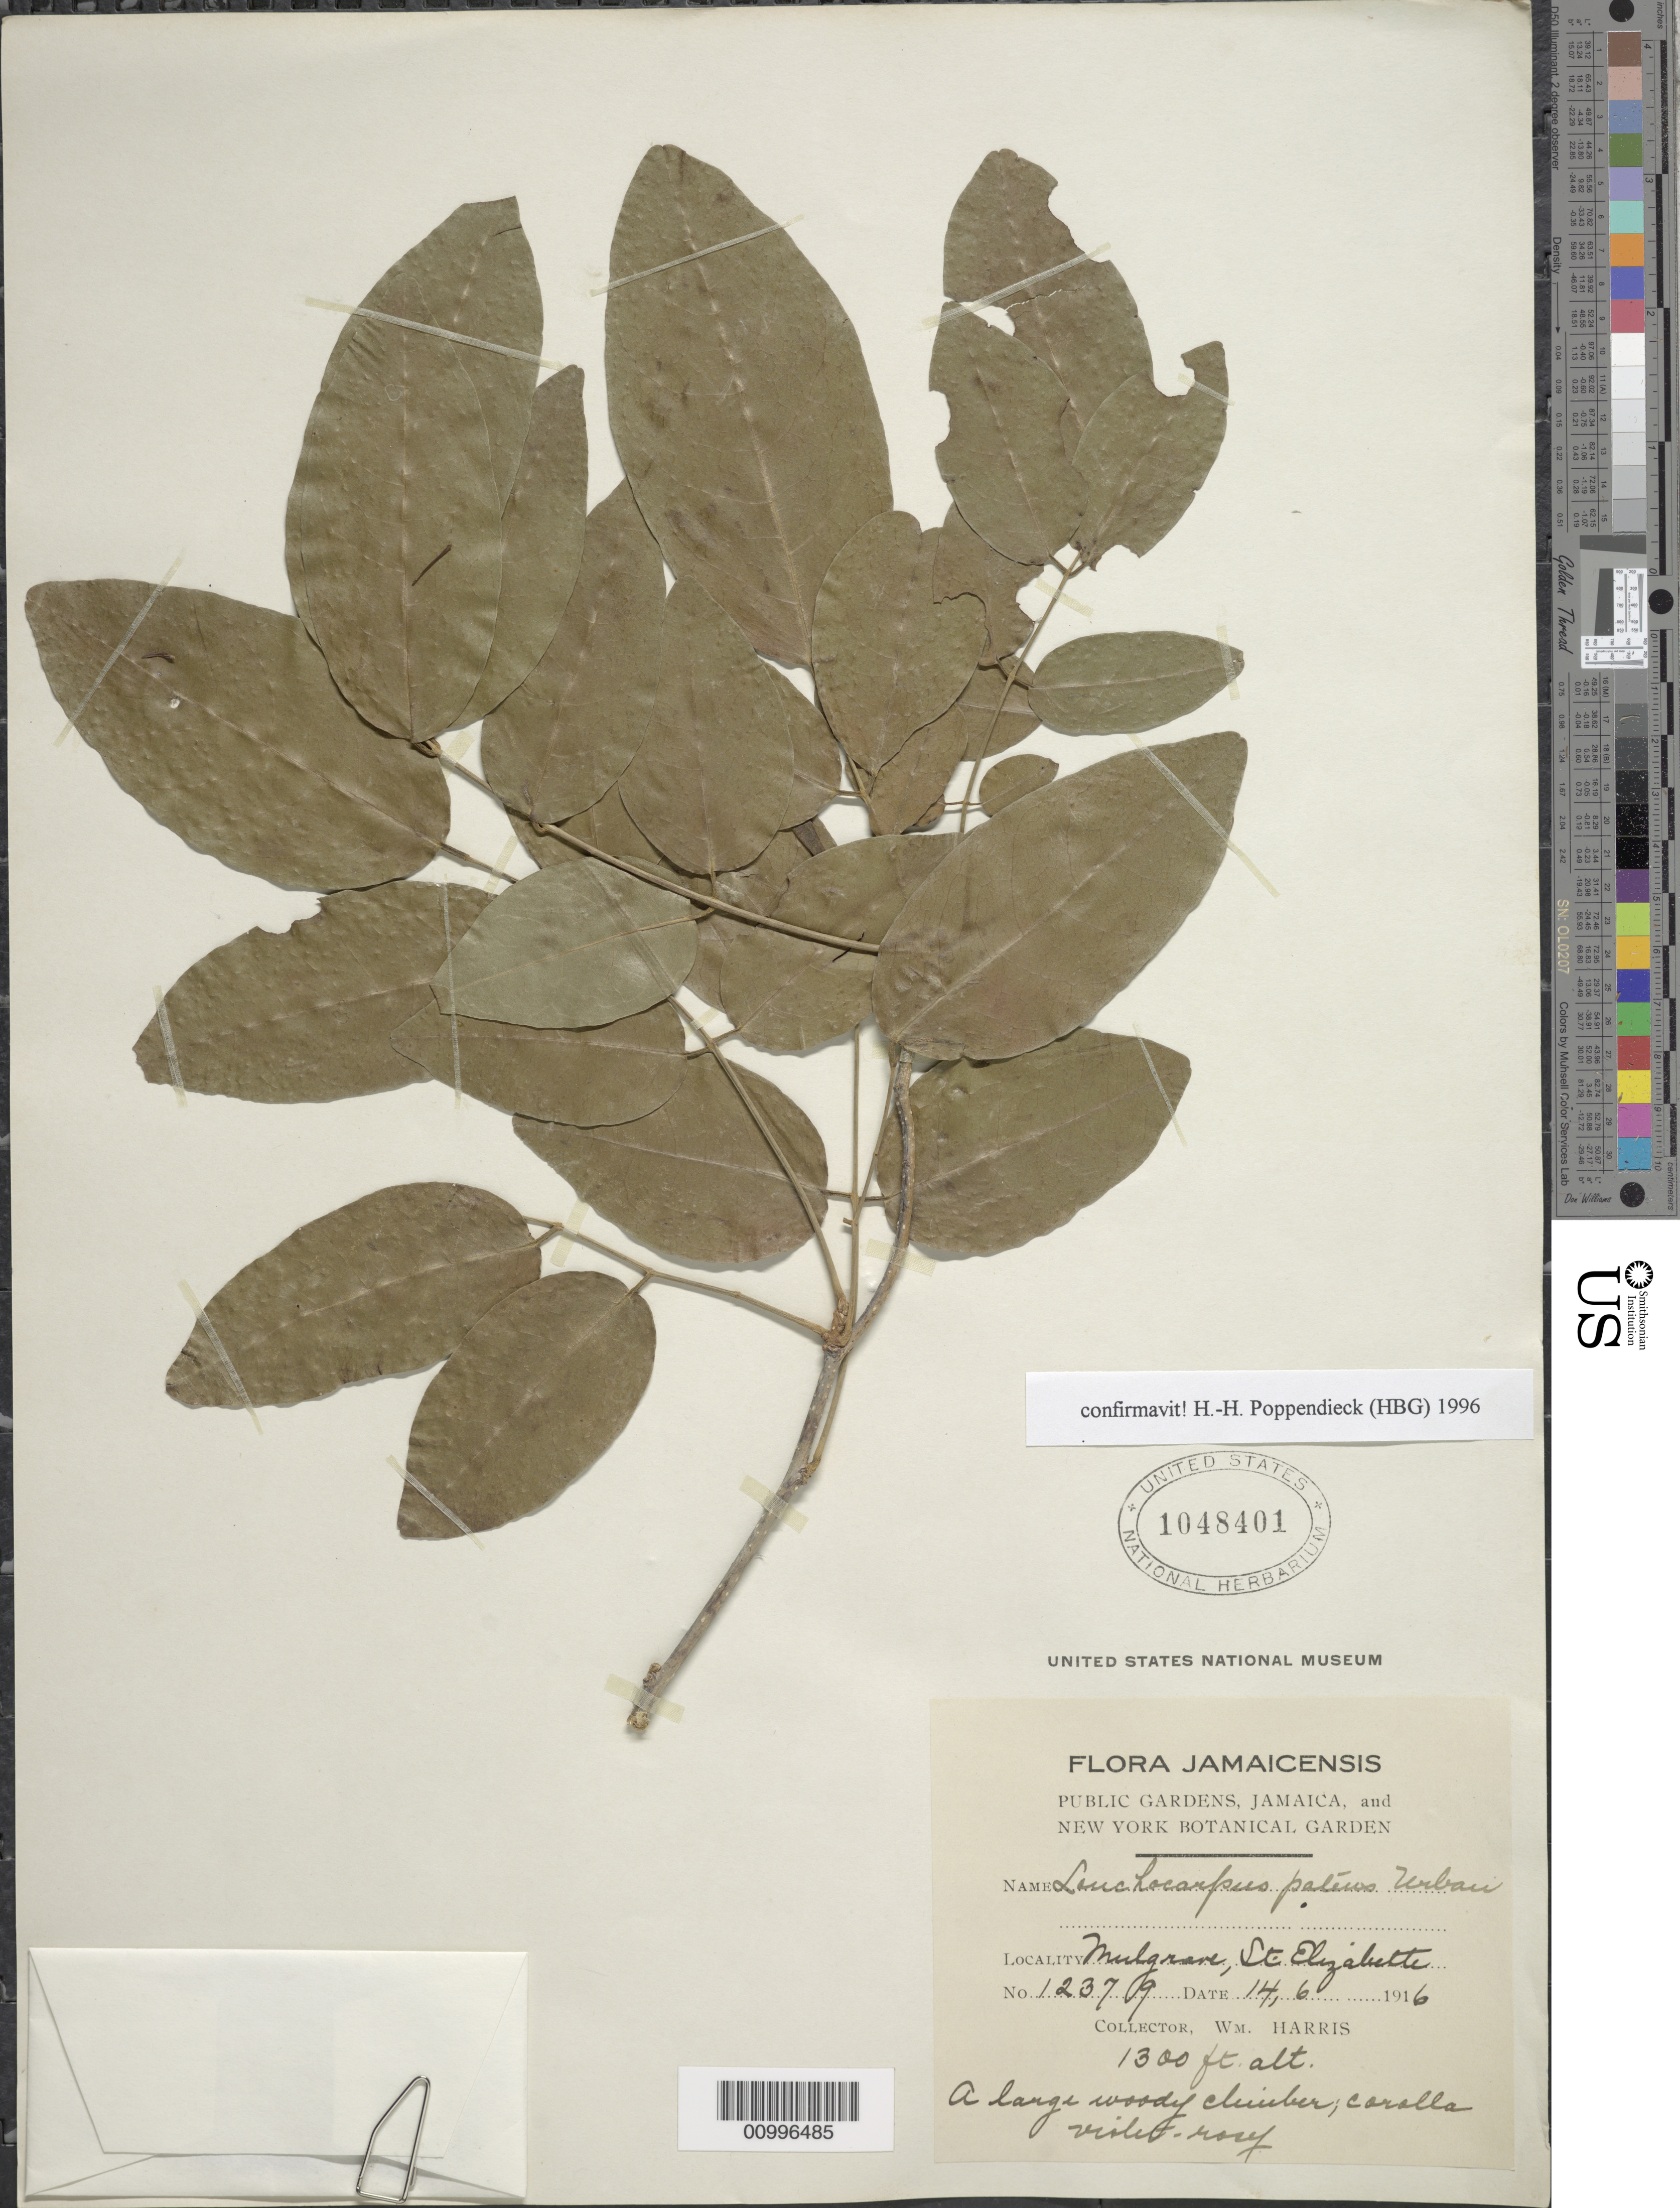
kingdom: Plantae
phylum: Tracheophyta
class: Magnoliopsida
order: Fabales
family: Fabaceae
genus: Lonchocarpus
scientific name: Lonchocarpus patens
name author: Urb.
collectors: W. H. Harris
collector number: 123709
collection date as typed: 14 Jun 1916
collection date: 1916-06-14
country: Jamaica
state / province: Saint Elizabeth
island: Jamaica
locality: Mulgrave, St. Elizabeth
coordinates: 0 N, 0 E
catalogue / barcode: US 1048401